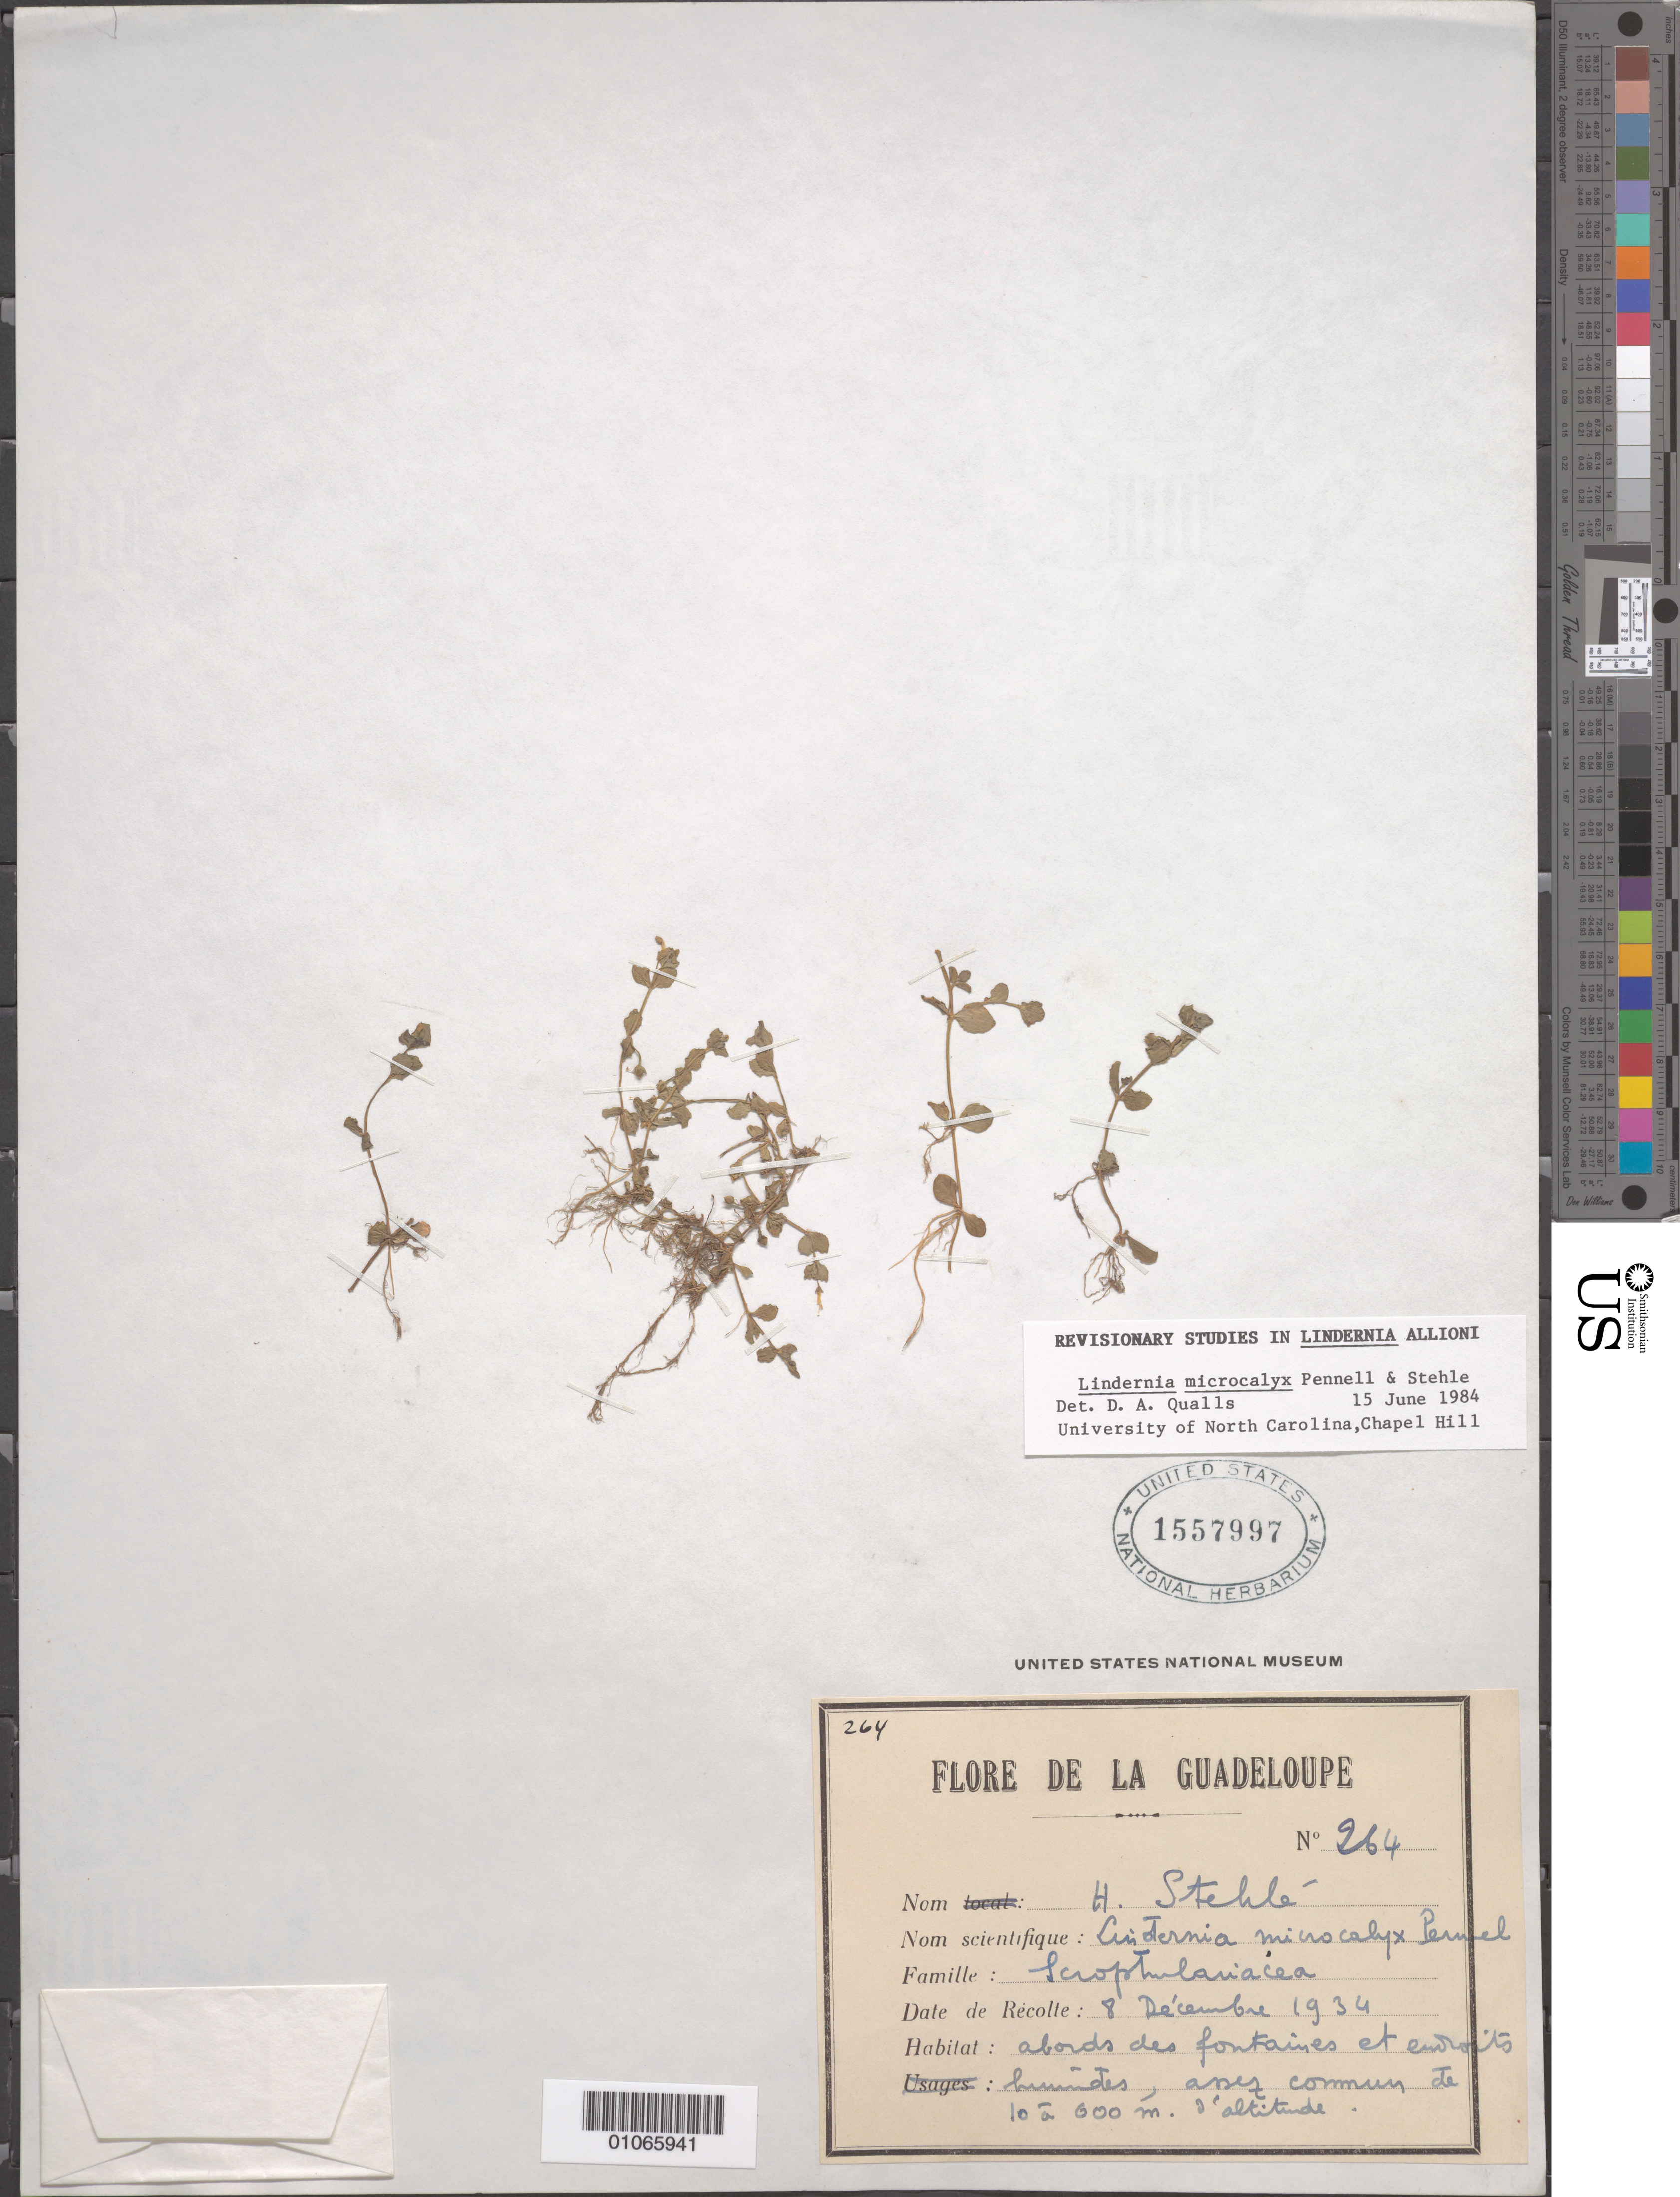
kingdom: Plantae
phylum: Tracheophyta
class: Magnoliopsida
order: Lamiales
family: Linderniaceae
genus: Lindernia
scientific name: Lindernia rotundifolia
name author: (L.) Alston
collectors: H. Stehlé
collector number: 264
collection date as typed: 08 Dec 1934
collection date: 1934-12-08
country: Guadeloupe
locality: Around fountains and wet locations.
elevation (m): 10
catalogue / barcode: US 1557997